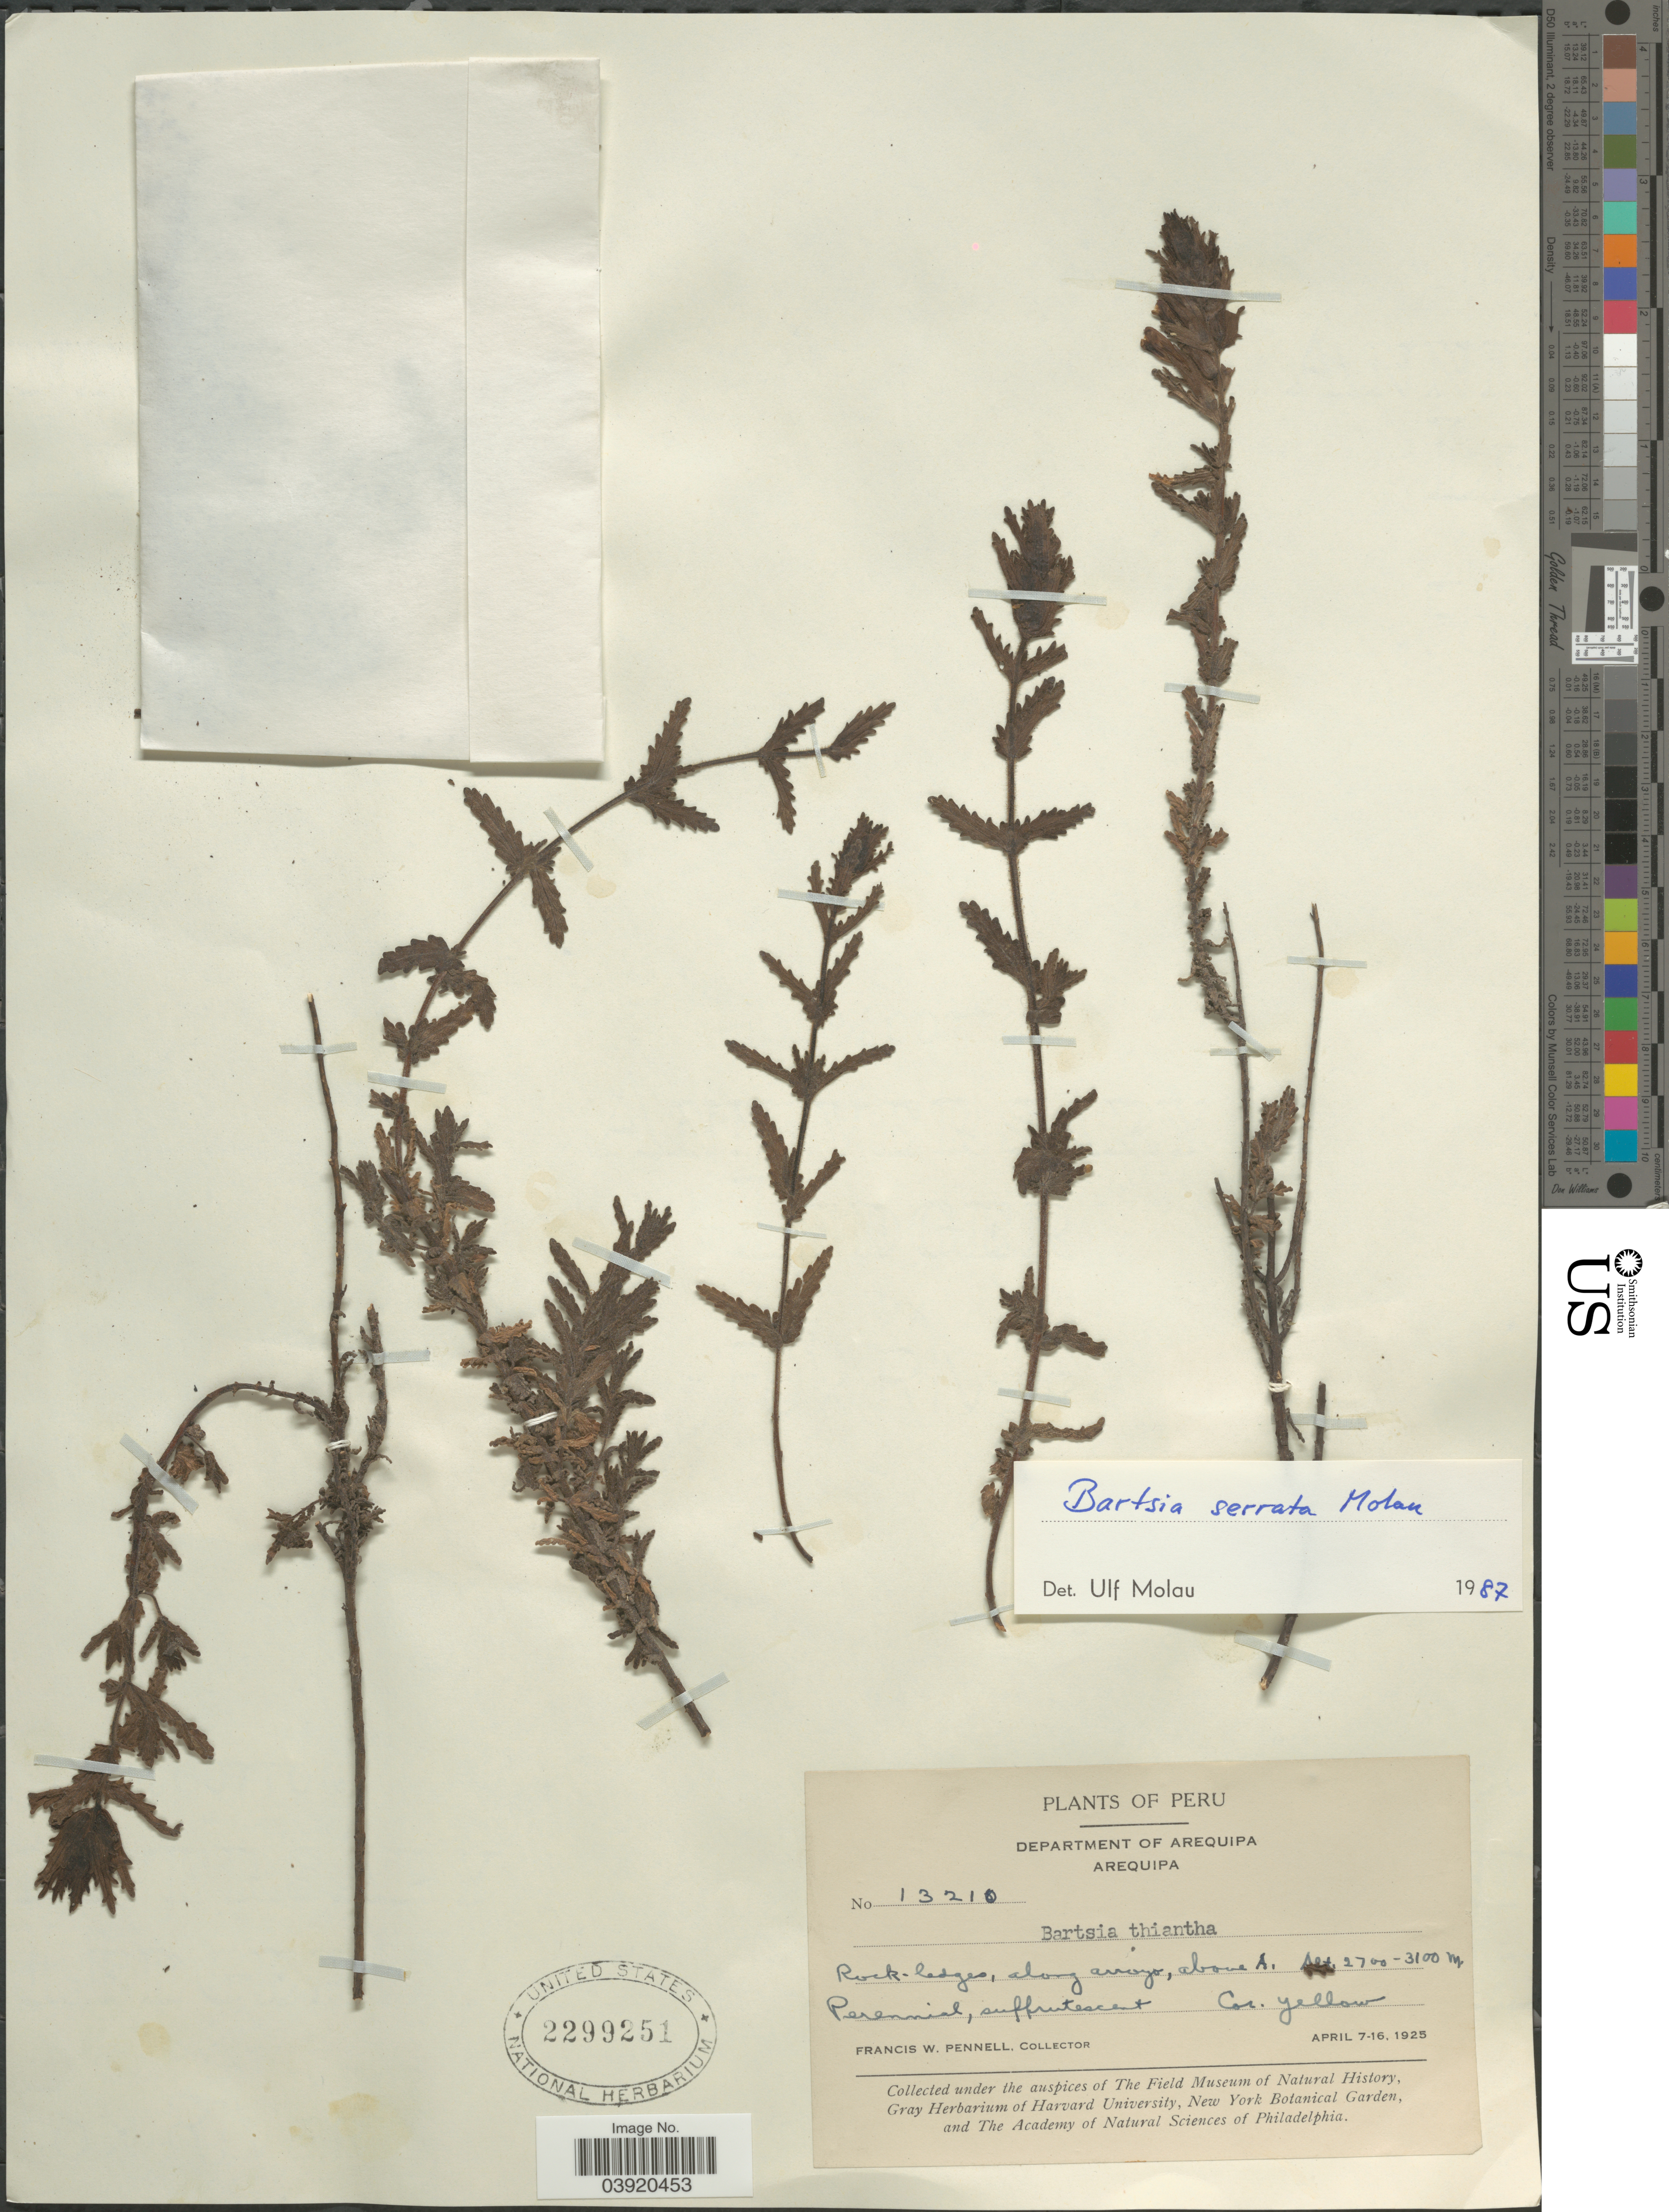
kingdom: Plantae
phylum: Tracheophyta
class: Magnoliopsida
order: Lamiales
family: Orobanchaceae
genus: Bartsia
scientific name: Bartsia serrata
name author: Molau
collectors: F. W. Pennell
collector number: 13210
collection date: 1925-04-07/1925-04-16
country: Peru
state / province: Arequipa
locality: Department of Arequipa. Arequipa. Along arroyo, above A.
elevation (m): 2700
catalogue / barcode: US 2299251